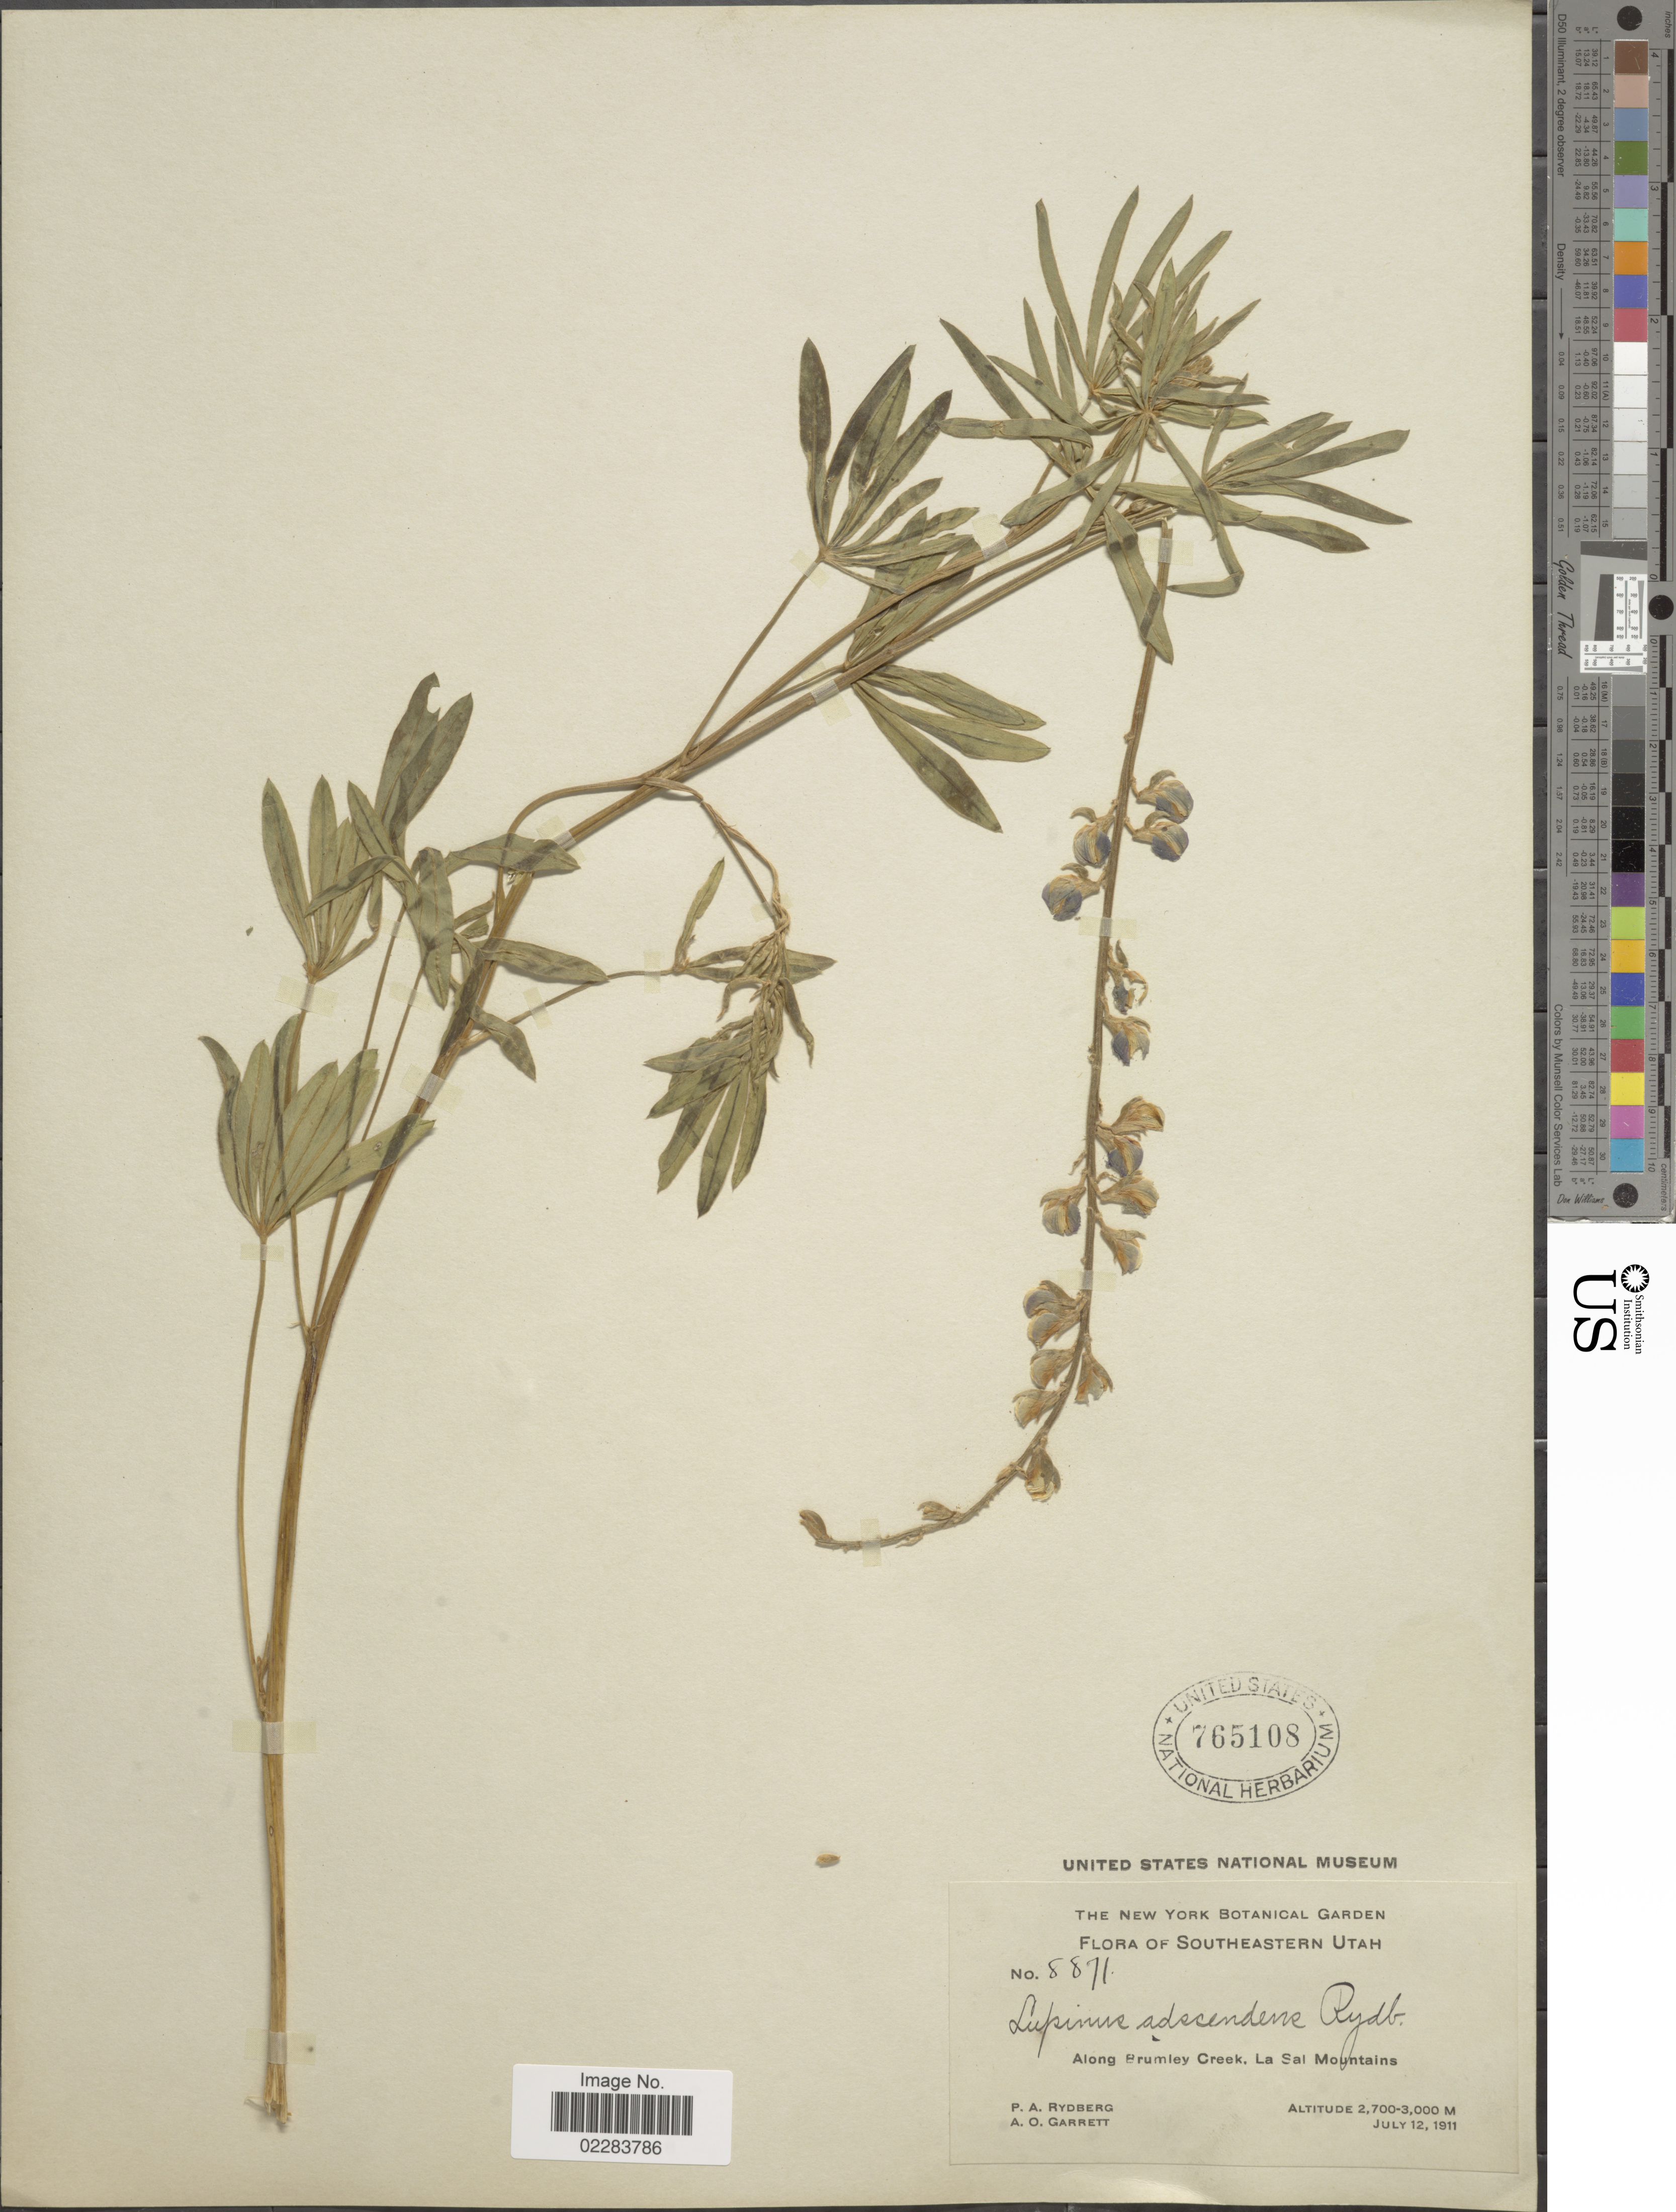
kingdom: Plantae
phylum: Tracheophyta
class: Magnoliopsida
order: Fabales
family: Fabaceae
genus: Lupinus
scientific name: Lupinus alpestris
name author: A. Nelson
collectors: P. A. Rydberg & A. O. Garrett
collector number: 8871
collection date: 1911-07-12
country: United States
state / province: Utah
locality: Southeastern Utah. Along Brumley Creek, La Sal Mountains.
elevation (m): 2700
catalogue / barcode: US 765108